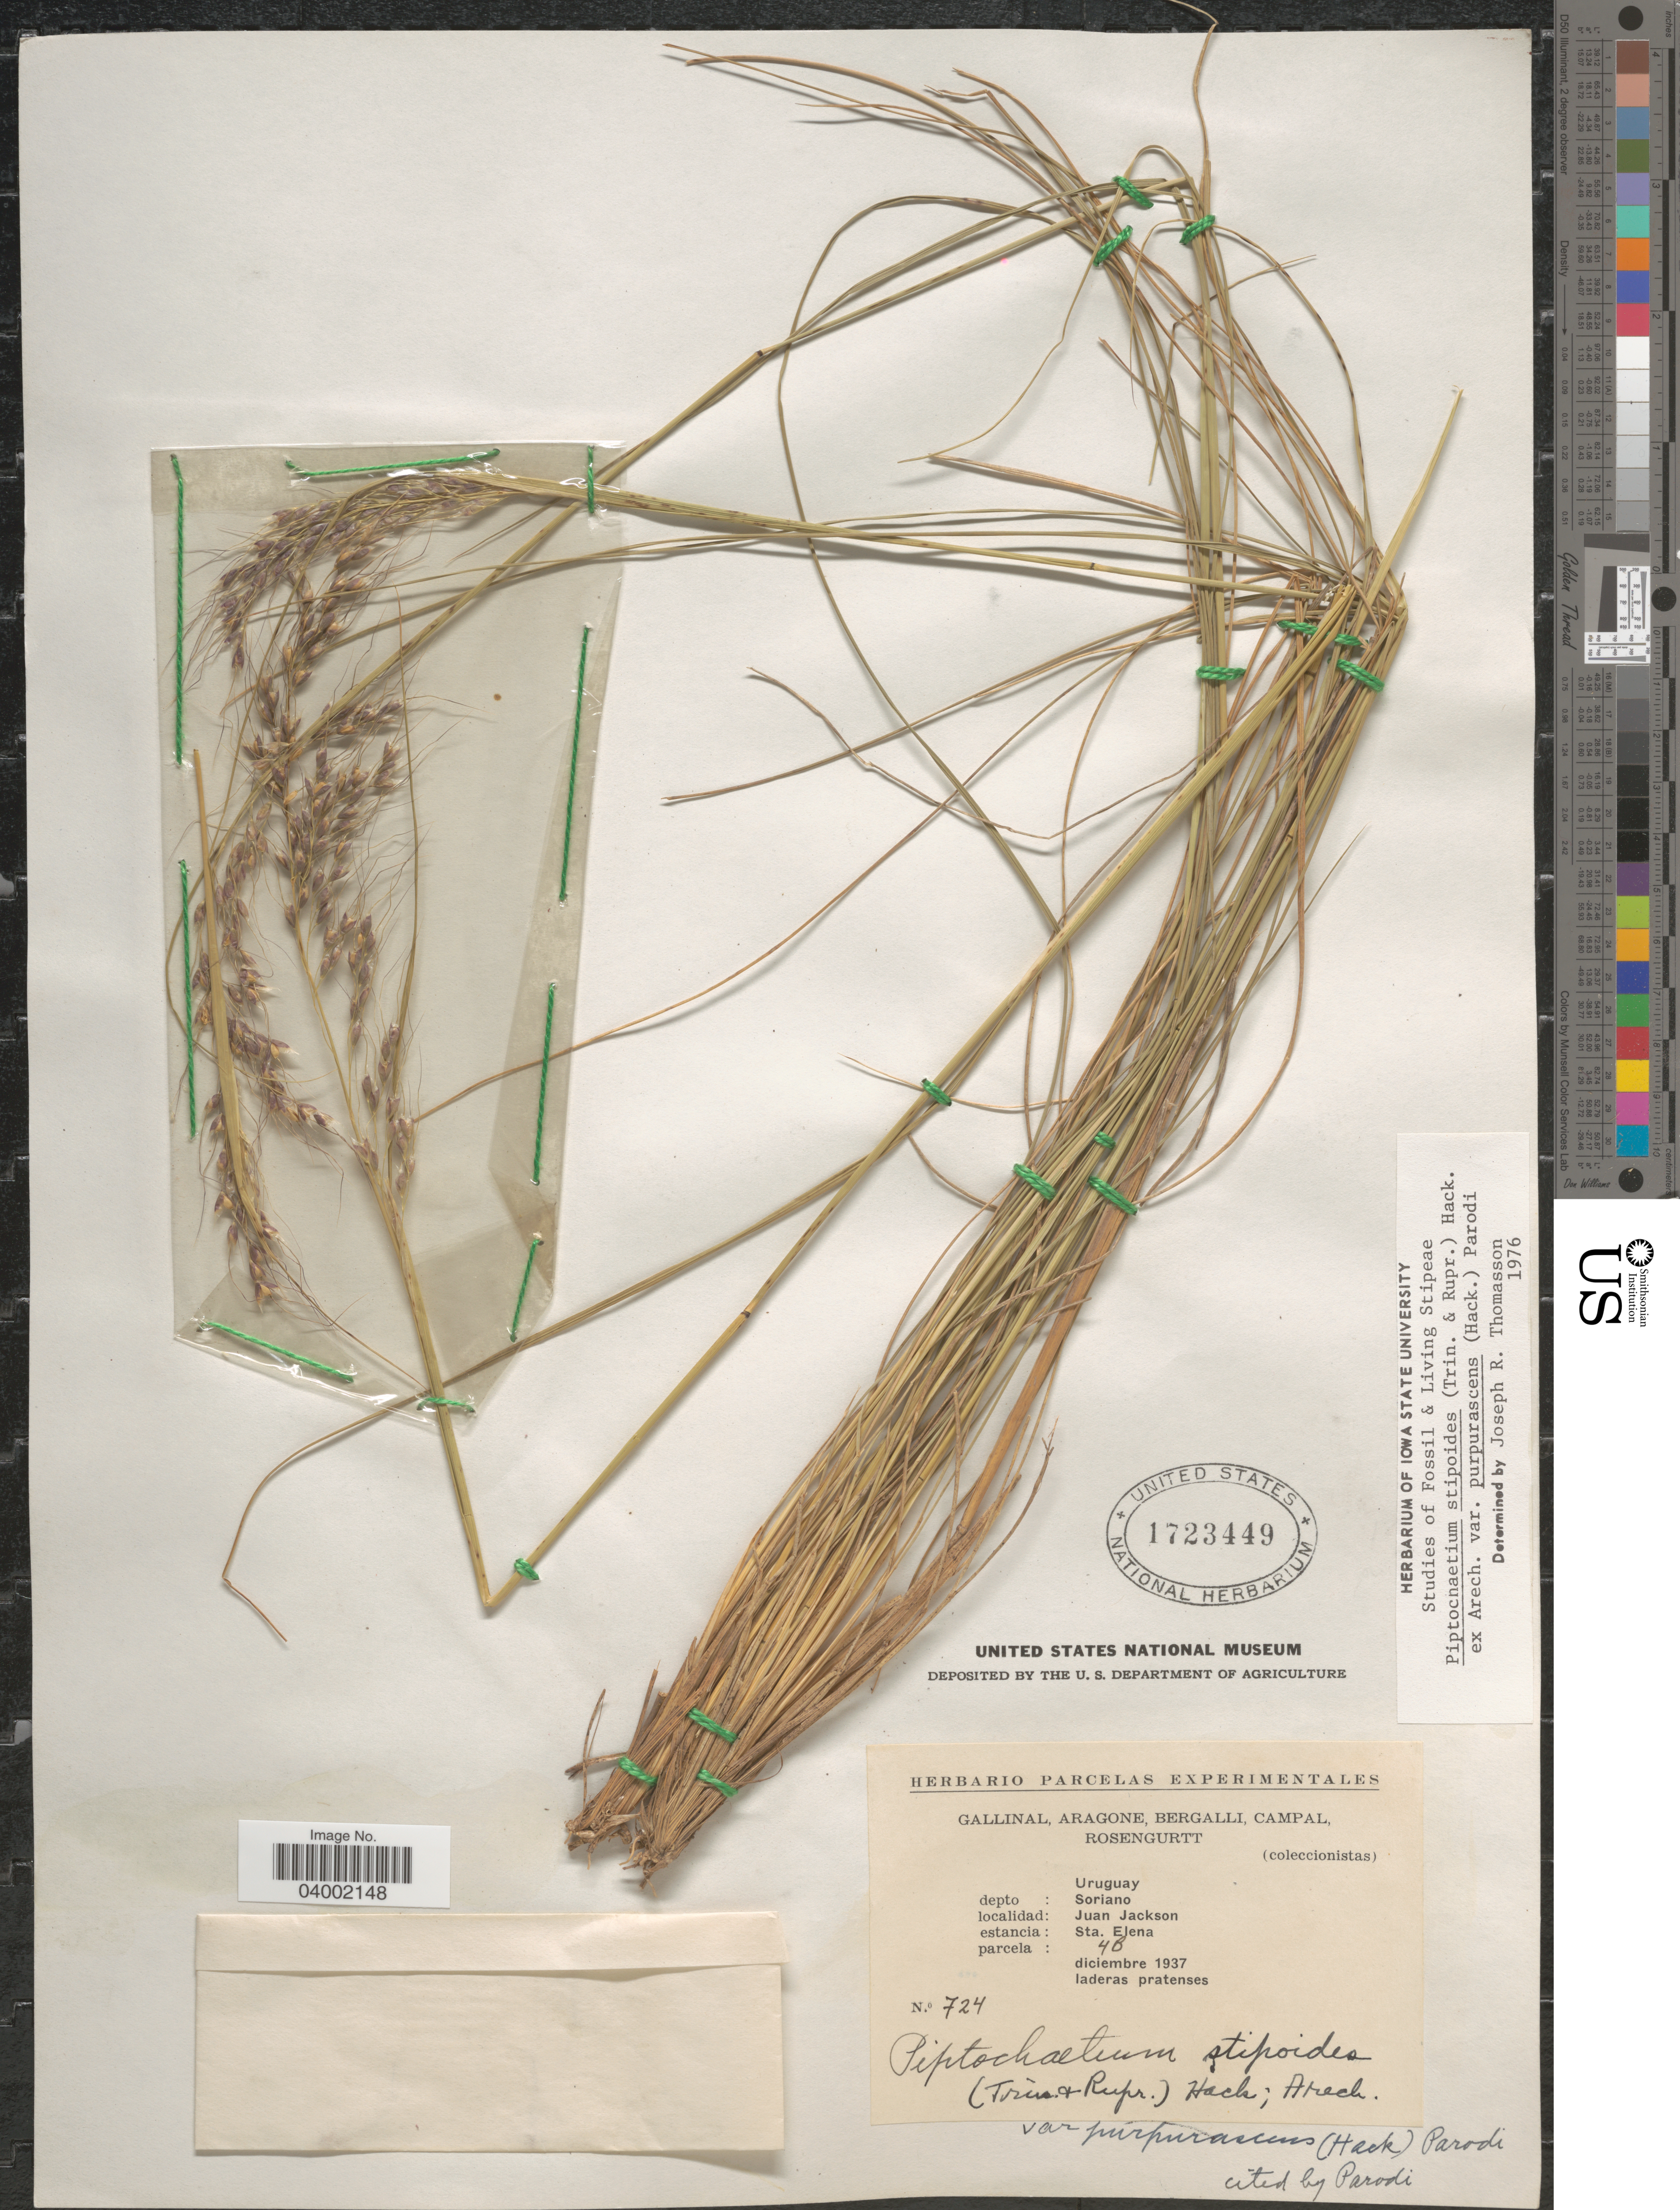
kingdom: Plantae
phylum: Tracheophyta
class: Liliopsida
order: Poales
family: Poaceae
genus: Piptochaetium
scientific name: Piptochaetium stipoides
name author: (Trin. & Rupr.) Hack. & Arechav.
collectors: -. Gallinal, -- Aragone, -- Bergalli, -- Campal & Rosengurtt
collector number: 724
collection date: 1937-12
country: Uruguay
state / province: Soriano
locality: Depto: Soriano. Juan Jackson. Estancia: Sta. Elena. Parcela: 4B.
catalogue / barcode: US 1723449